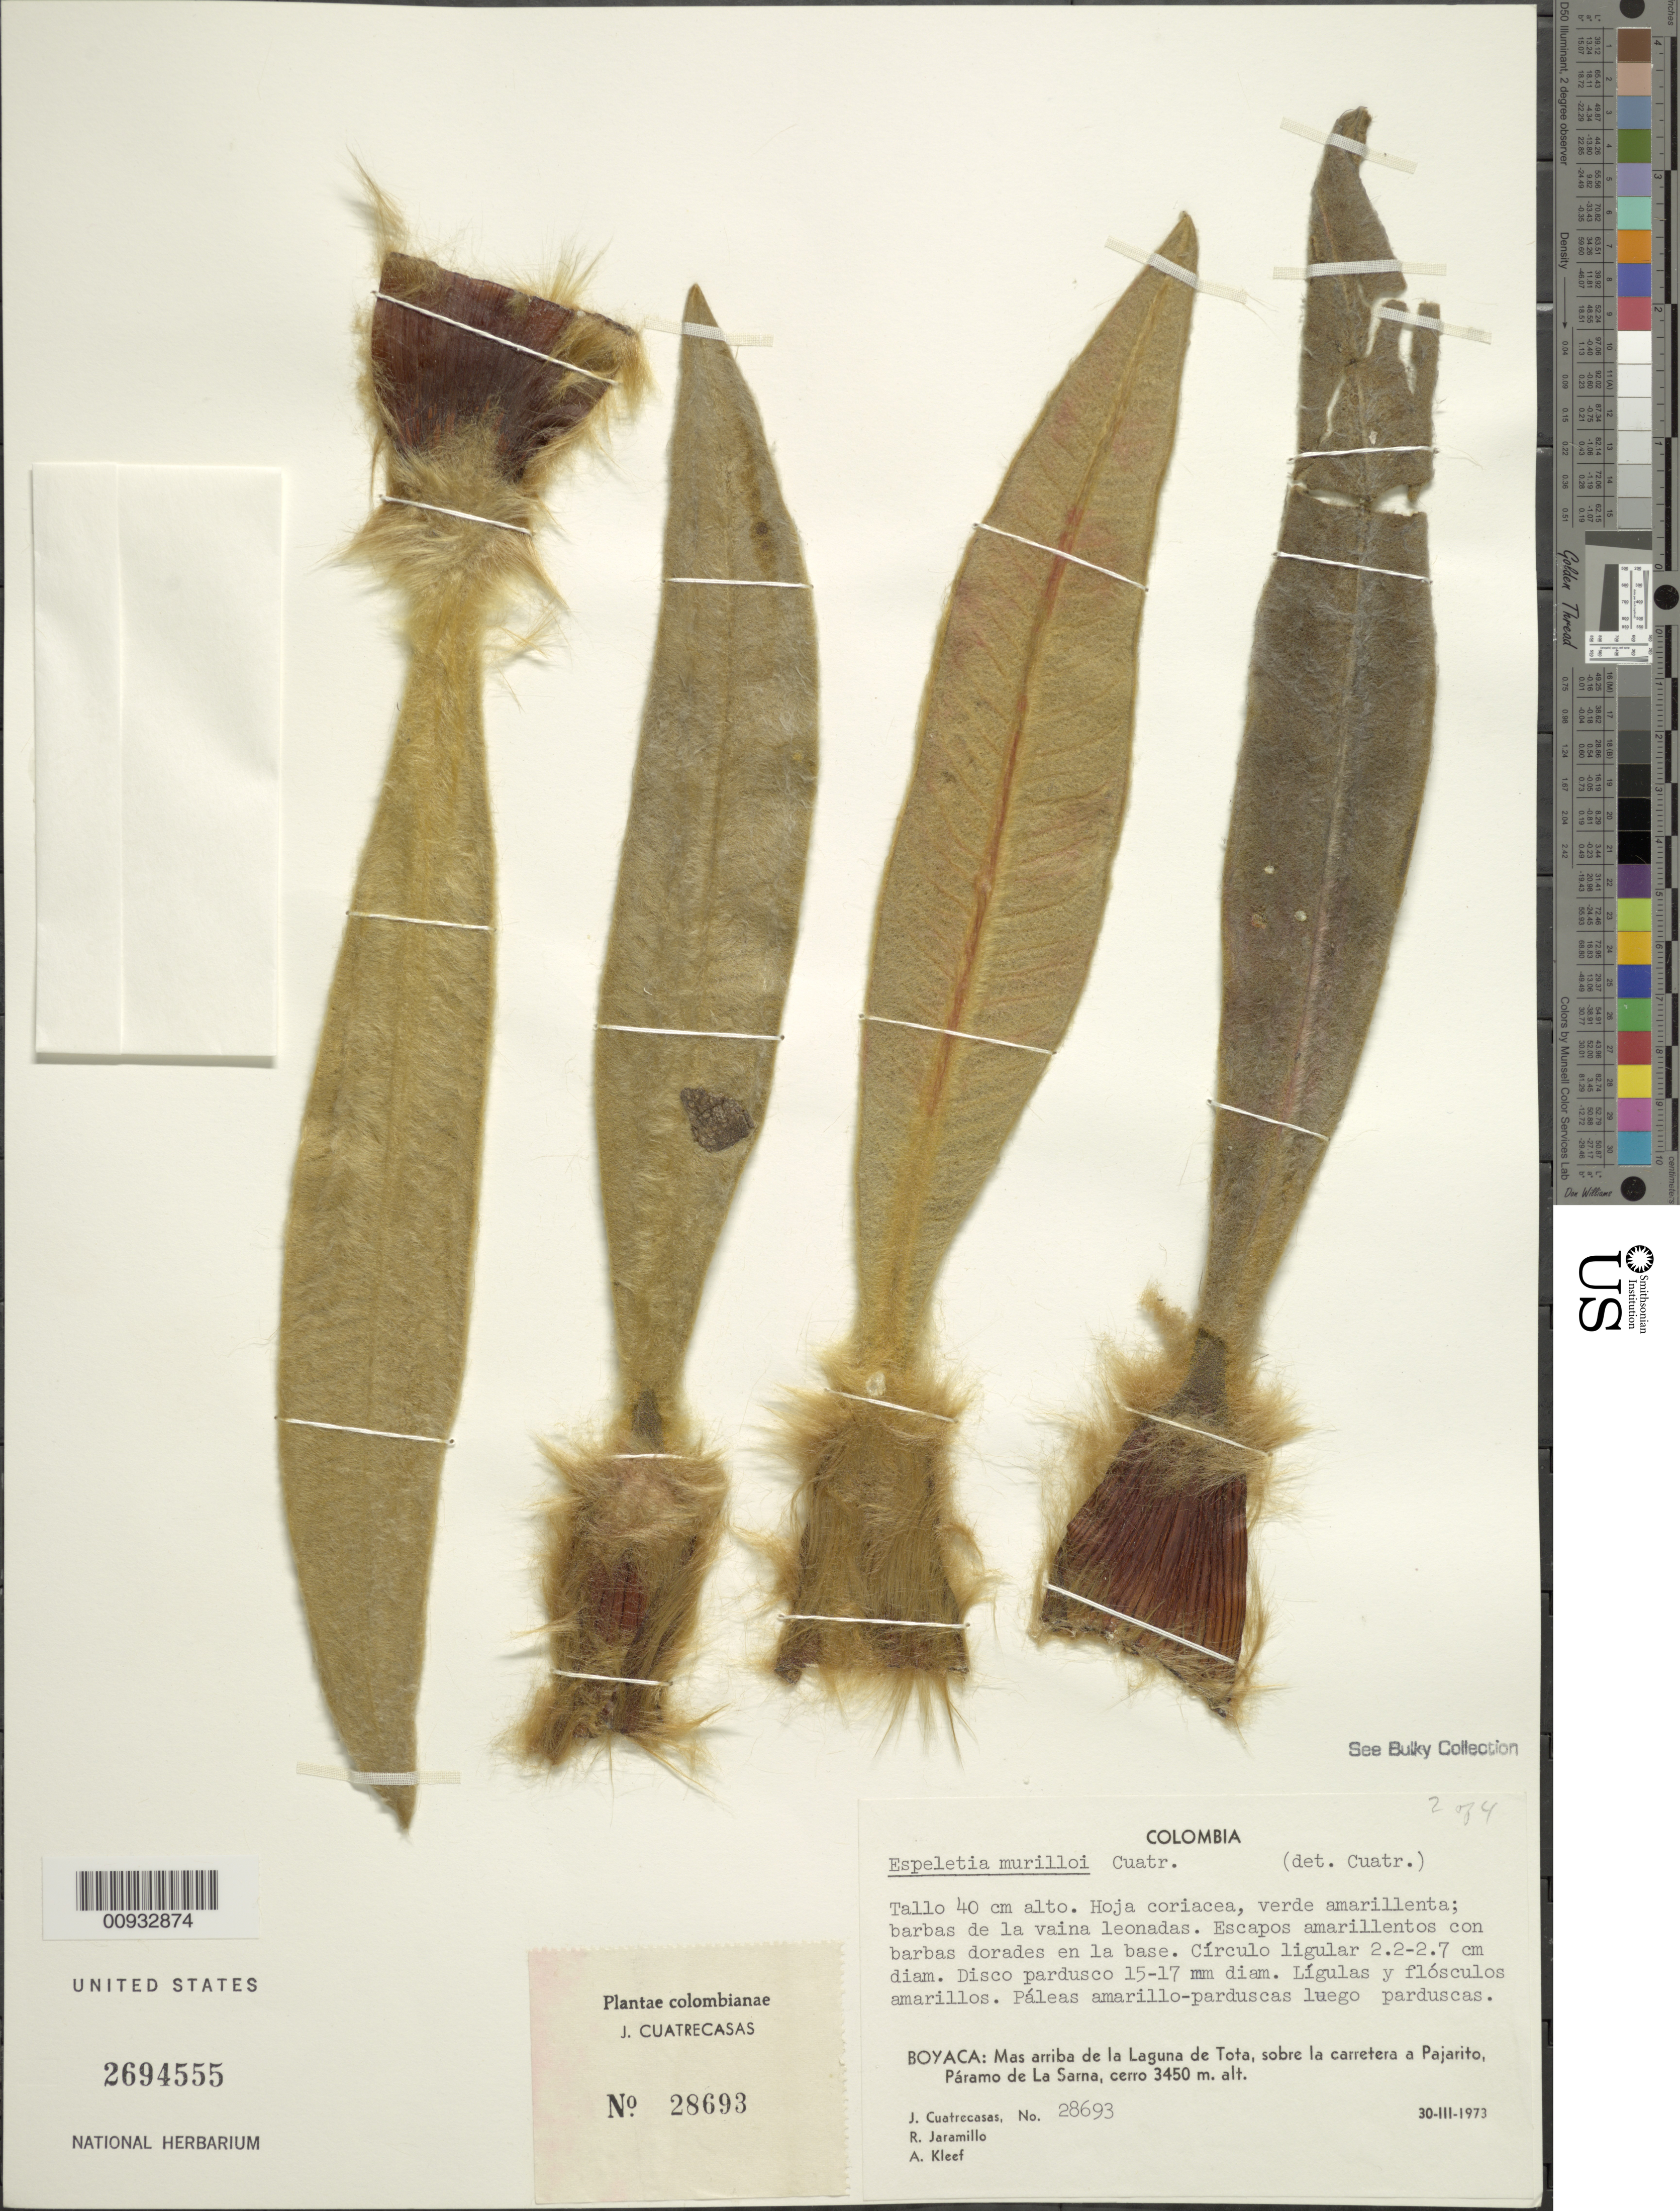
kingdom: Plantae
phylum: Tracheophyta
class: Magnoliopsida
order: Asterales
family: Asteraceae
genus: Espeletia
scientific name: Espeletia murilloi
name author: Cuatrec.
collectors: J. Cuatrecasas, R. Jaramillo M. & A. Kleef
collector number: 28693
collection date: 1973-03-30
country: Colombia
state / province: Boyacá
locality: Mas arriba de la Laguna de Tota, sobre la carretera a Pajarito, Paramo de La Sarna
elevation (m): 3450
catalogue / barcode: US 2694555